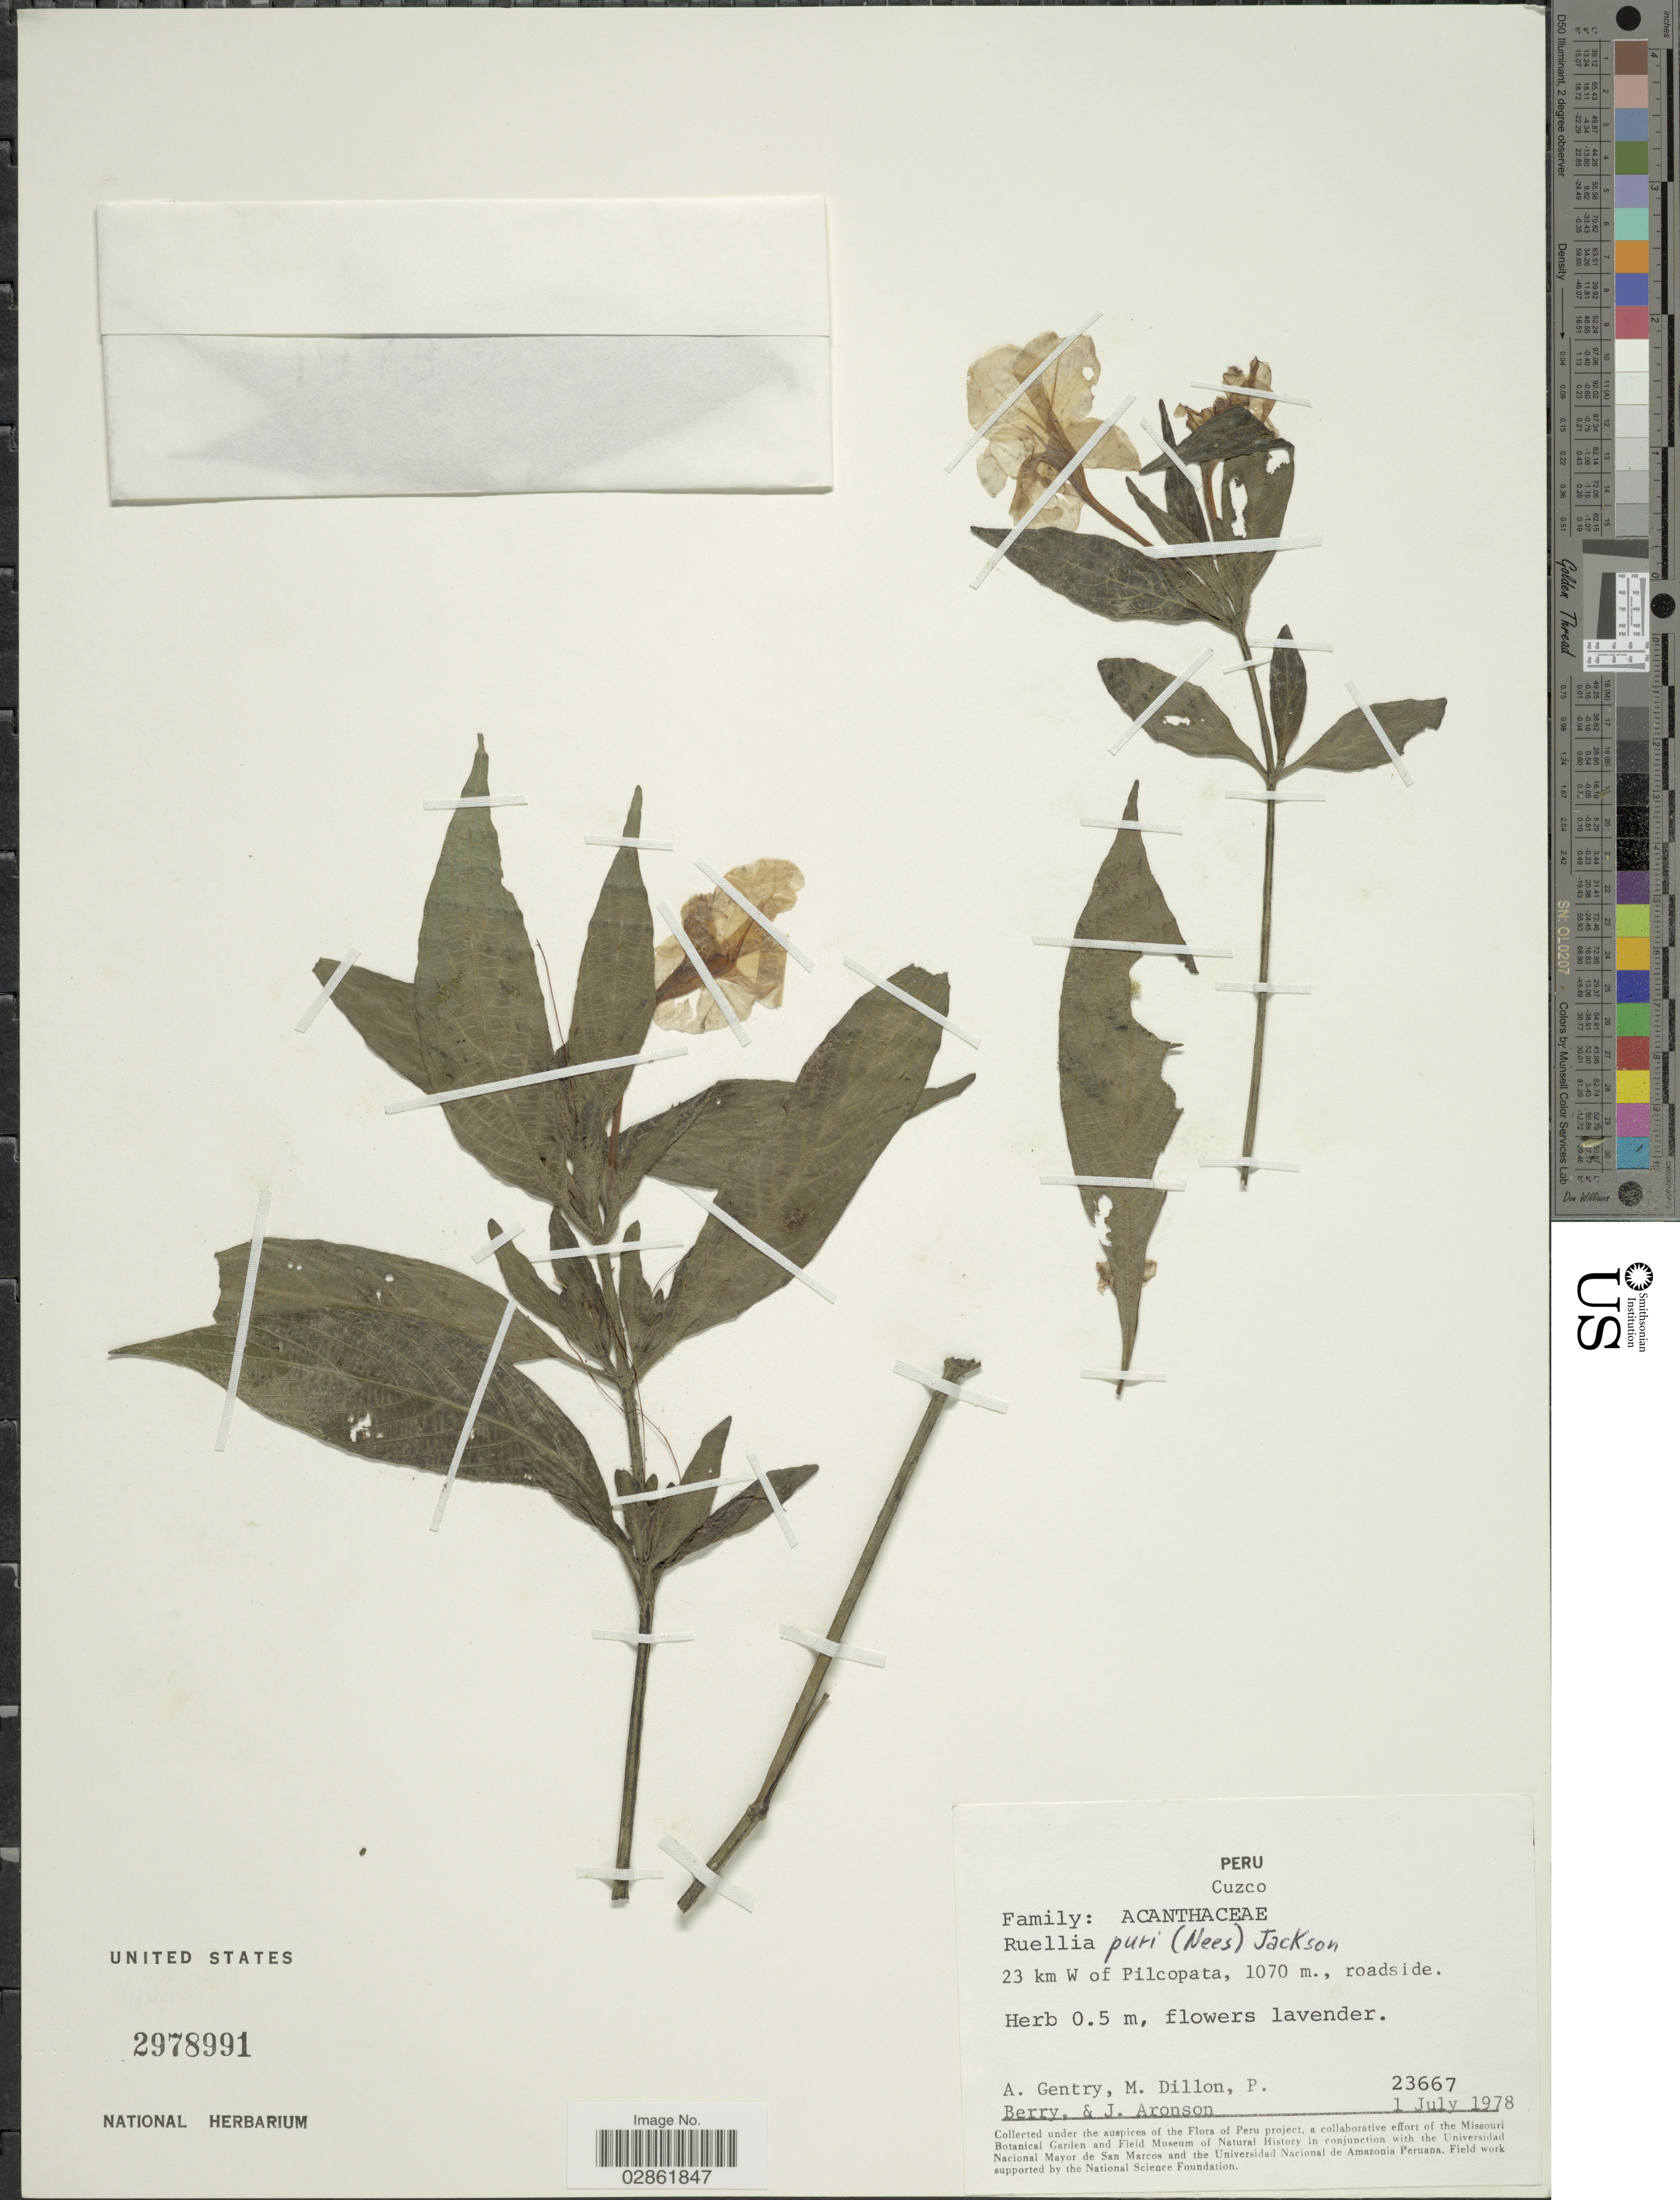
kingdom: Plantae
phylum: Tracheophyta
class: Magnoliopsida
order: Lamiales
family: Acanthaceae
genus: Ruellia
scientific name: Ruellia puri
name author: Mart. ex Nees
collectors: A. H. Gentry, M. O. Dillon, P. Berry & J. Aronson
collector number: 23667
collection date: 1978-07-01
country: Peru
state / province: Cusco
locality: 23 km W of Pilcopata.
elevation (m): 1070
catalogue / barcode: US 2978991